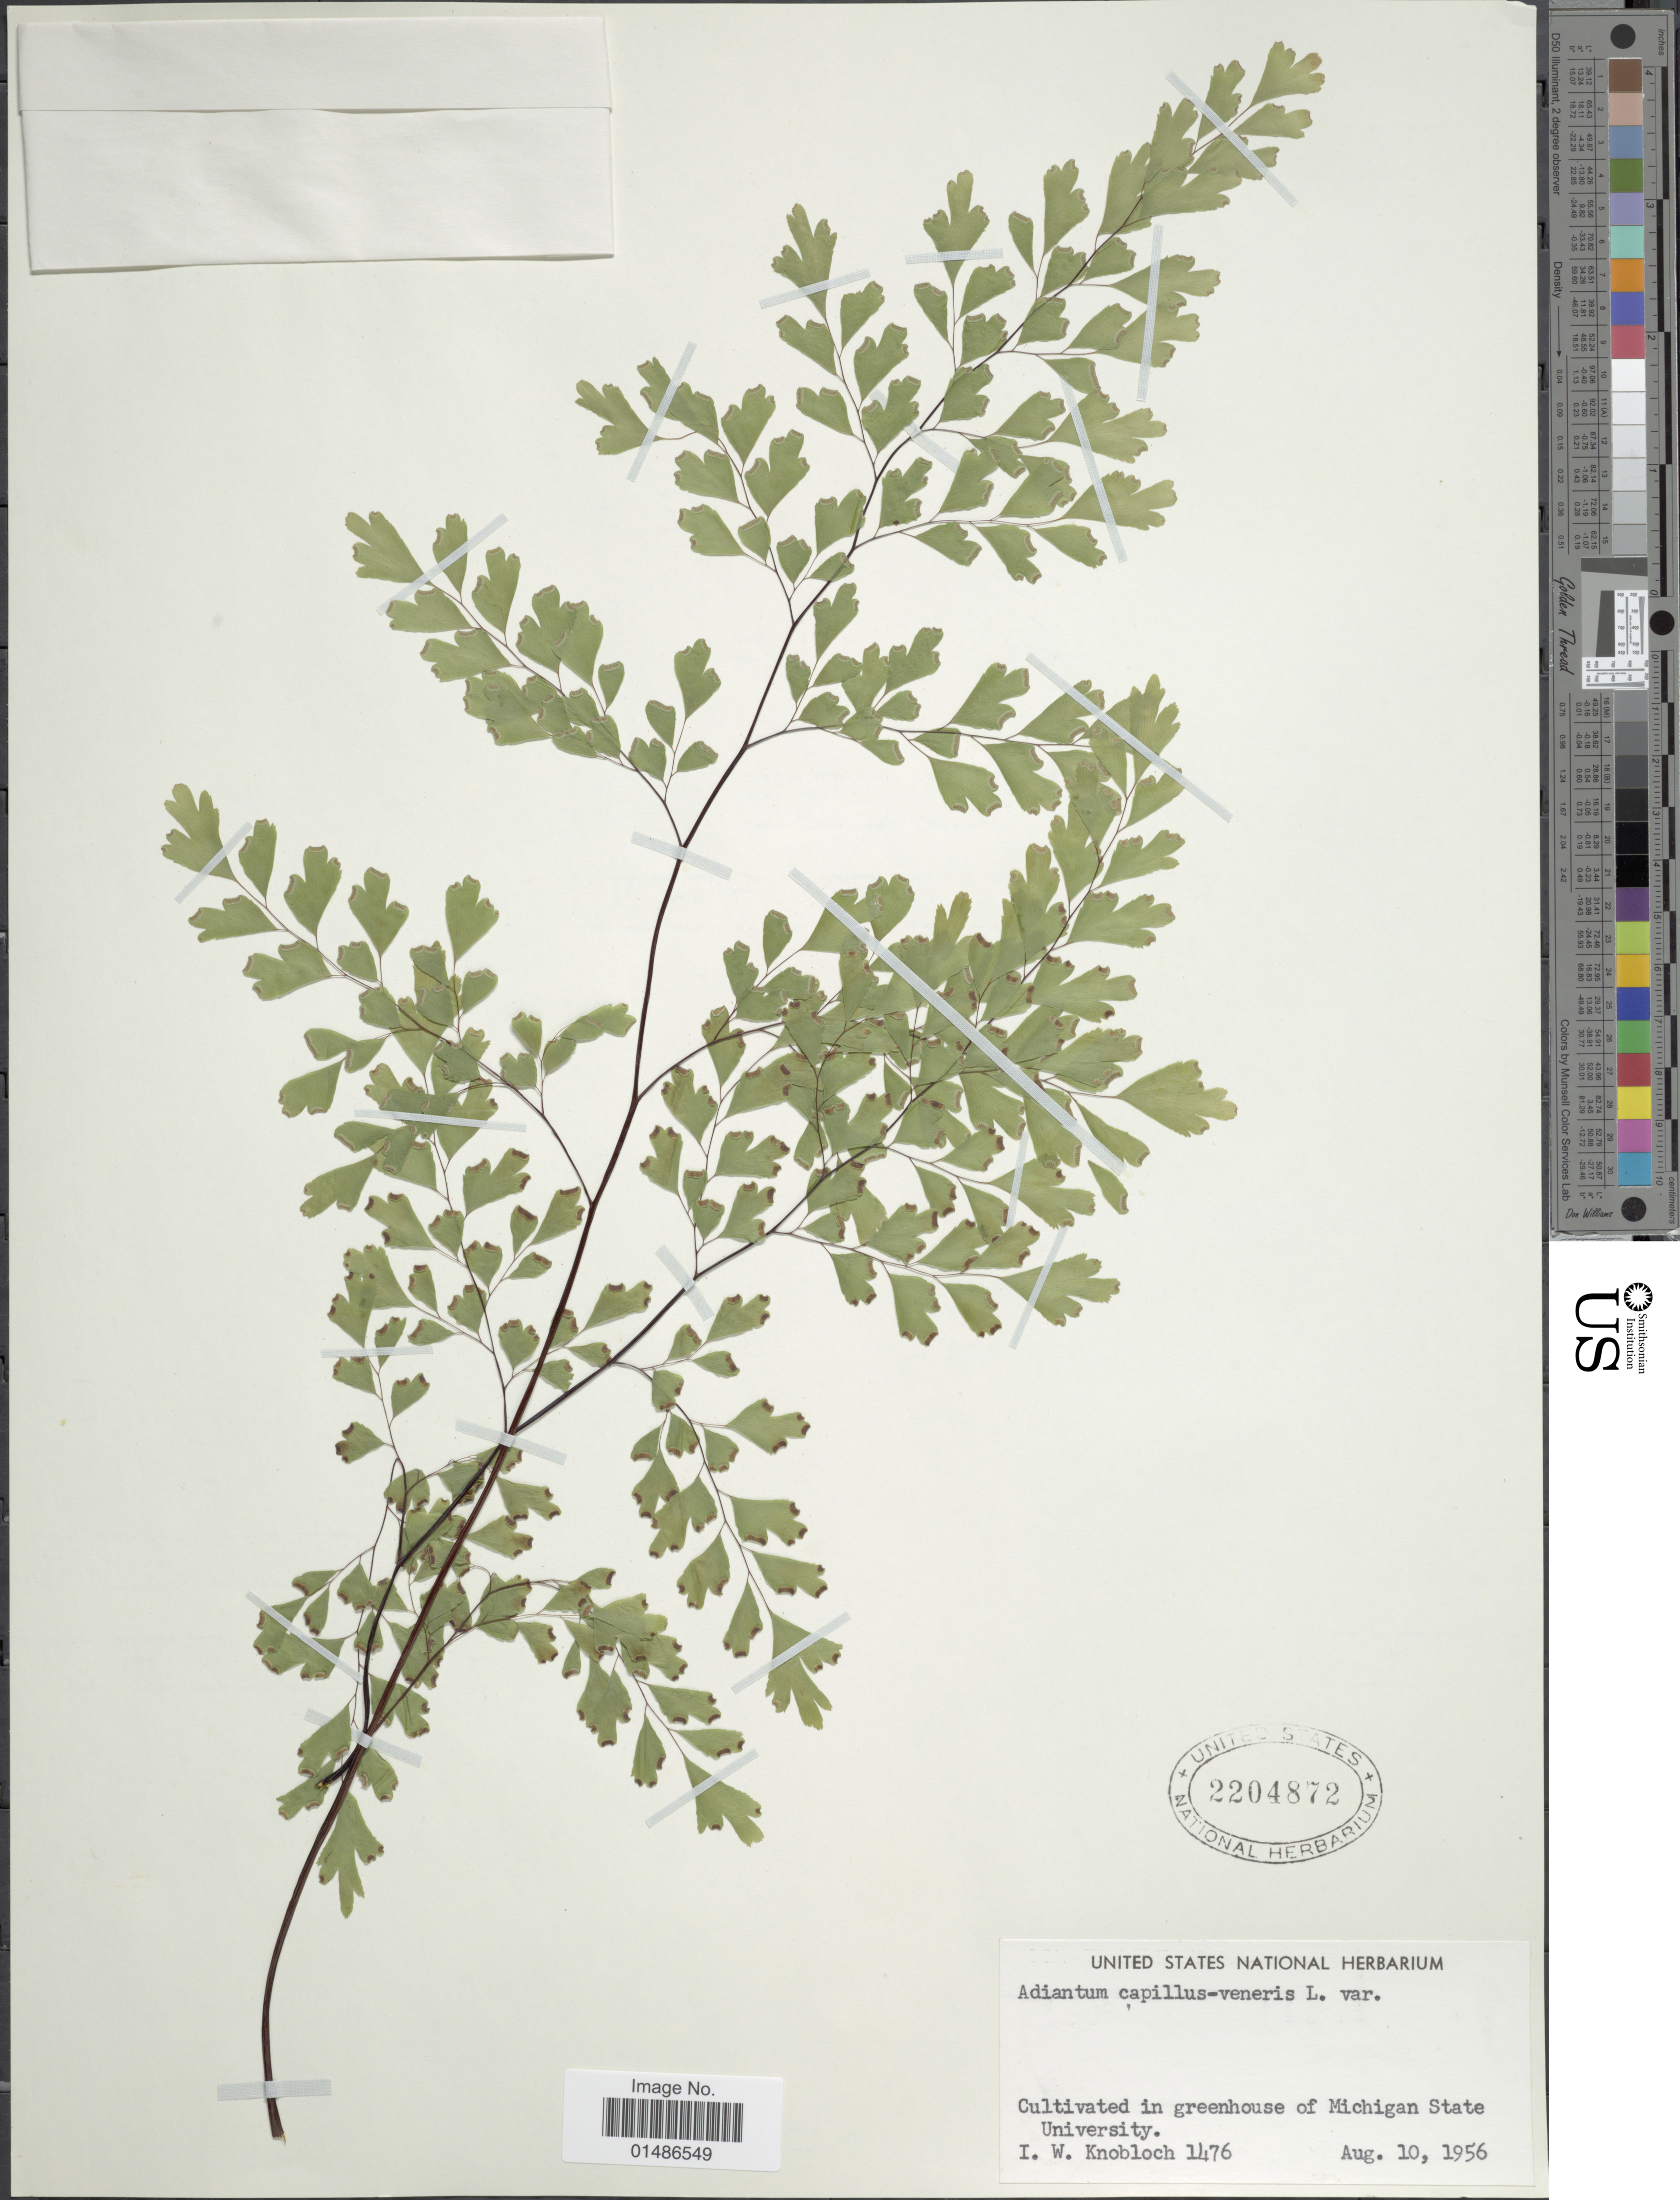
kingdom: Plantae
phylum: Tracheophyta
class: Polypodiopsida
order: Polypodiales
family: Pteridaceae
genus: Adiantum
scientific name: Adiantum capillus-veneris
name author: L.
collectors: I. W. Knobloch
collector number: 1476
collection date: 1956-08-10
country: United States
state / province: Michigan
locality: Cultivated in greenhouse of Michigan State University.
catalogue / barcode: US 2204872